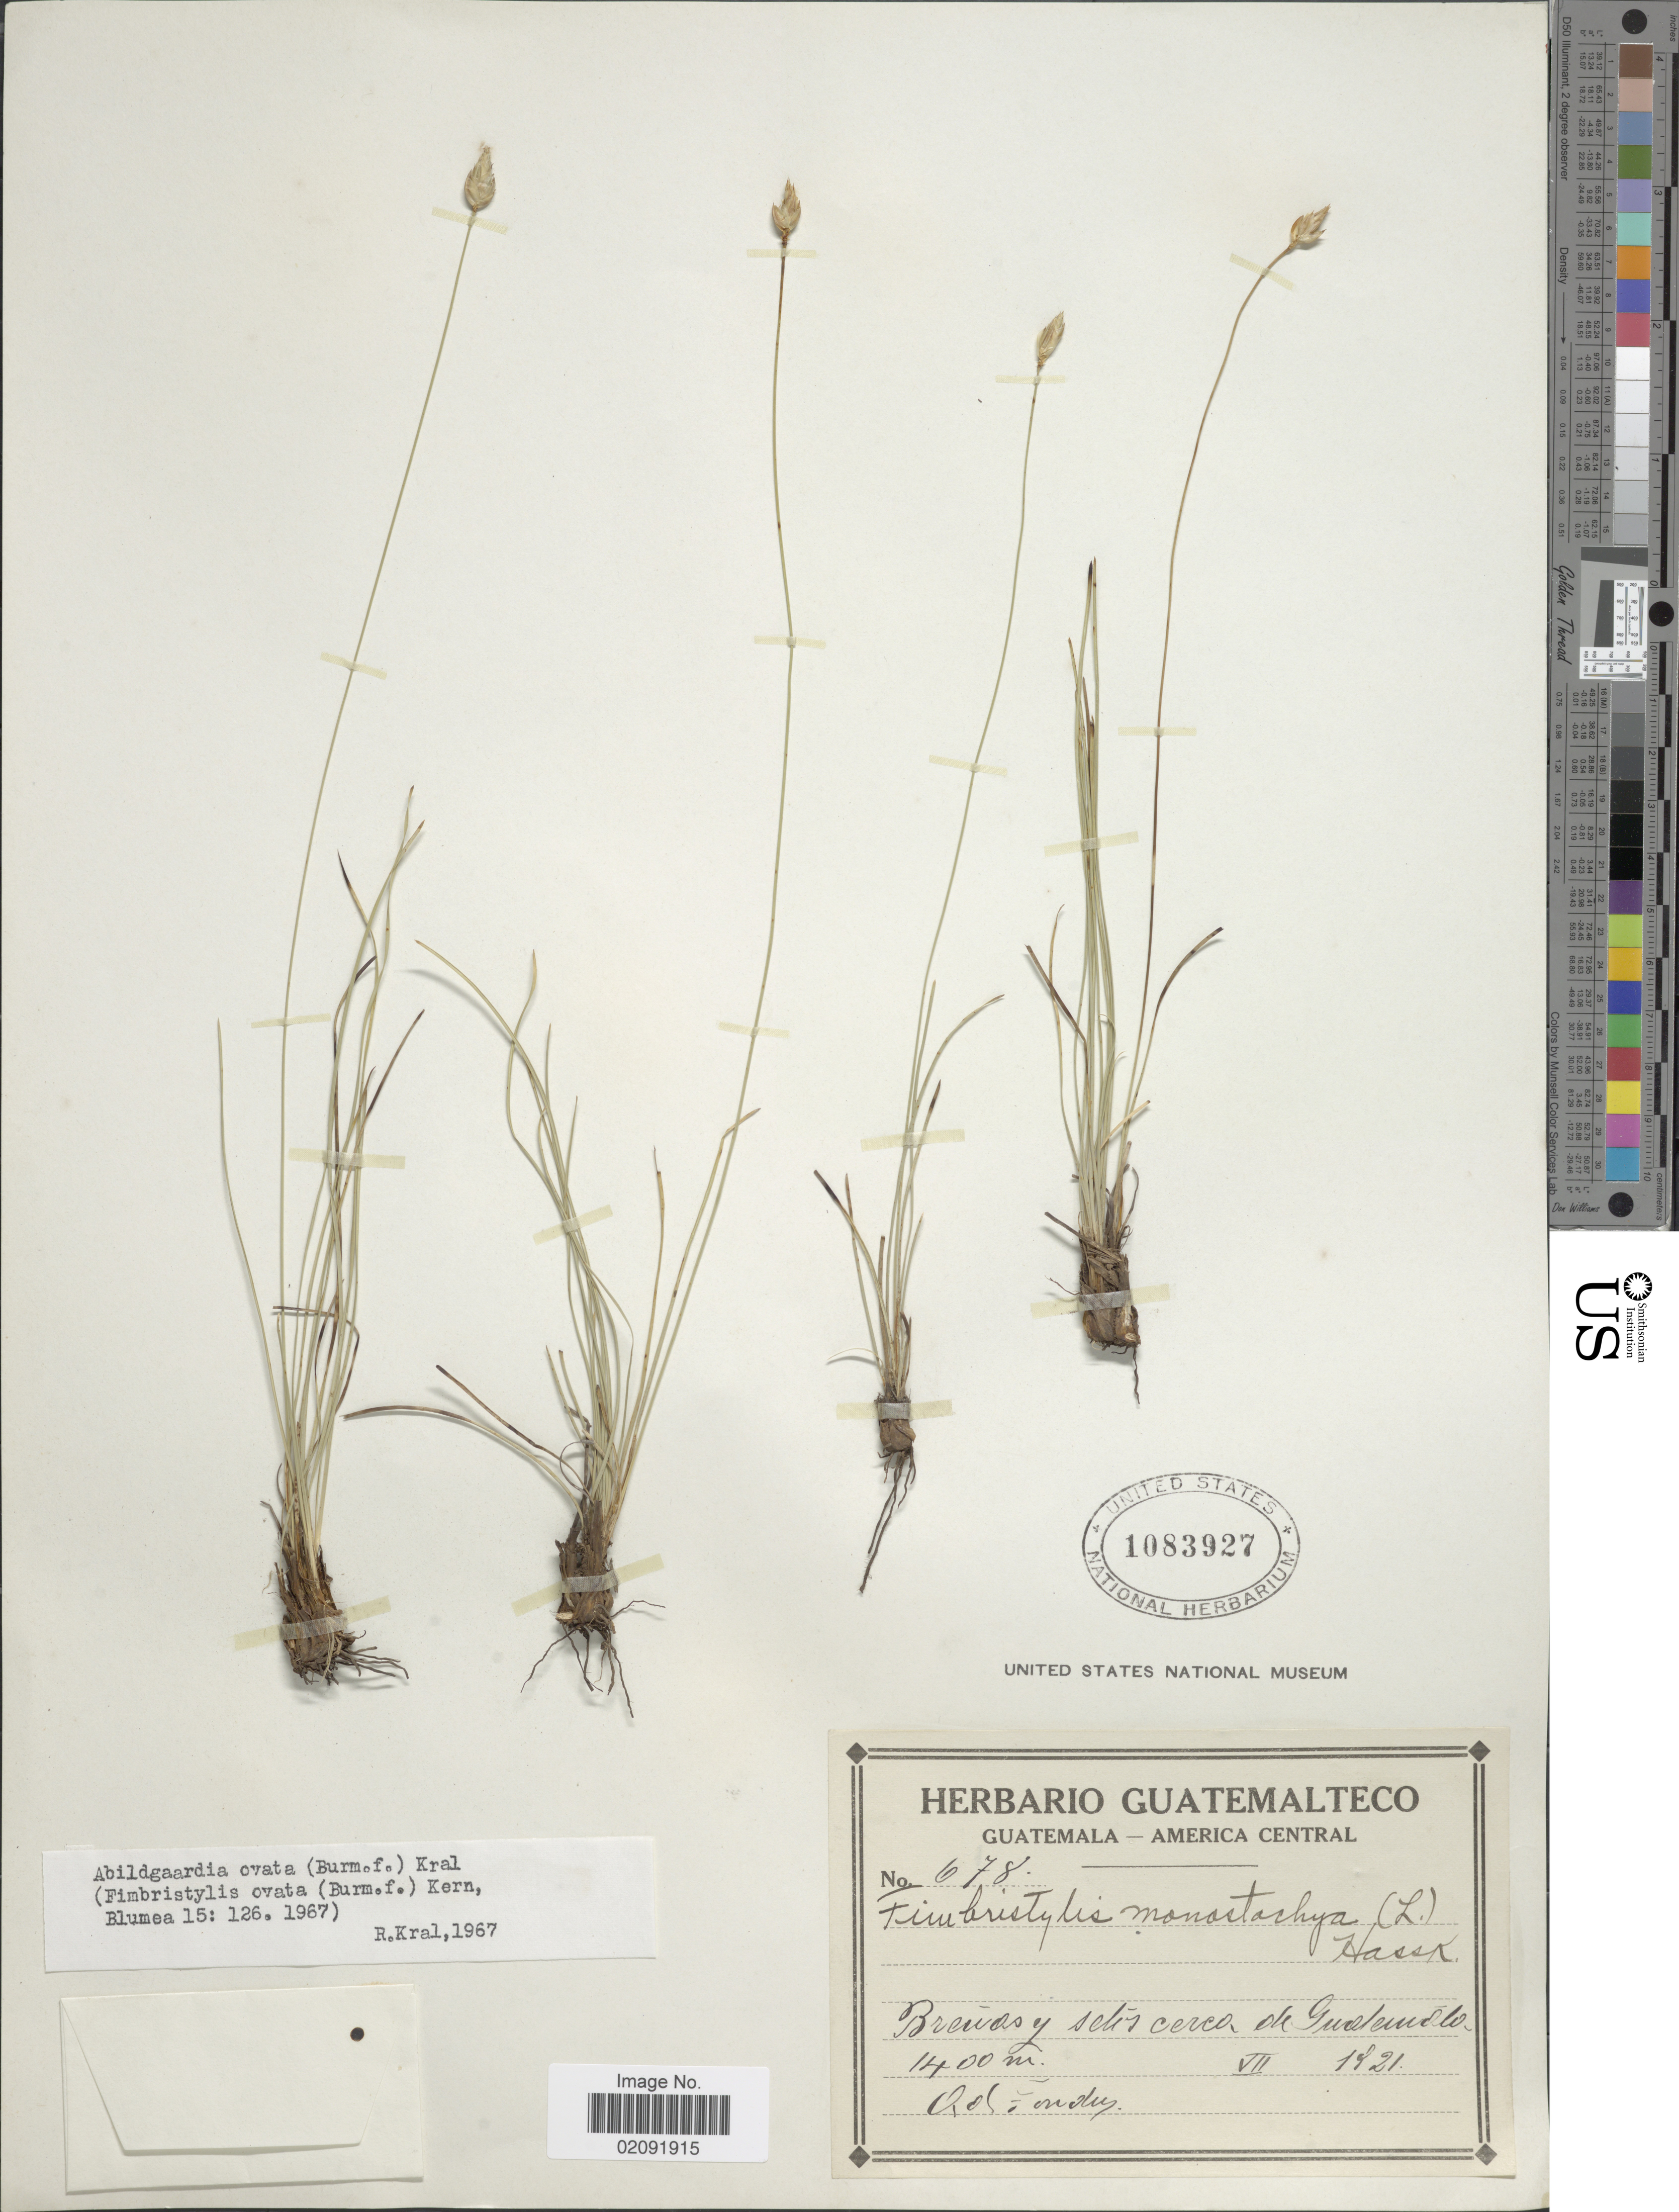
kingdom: Plantae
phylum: Tracheophyta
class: Liliopsida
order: Poales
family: Cyperaceae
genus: Abildgaardia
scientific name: Abildgaardia ovata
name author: (Burm. f.) Kral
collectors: A. Tonduz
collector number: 678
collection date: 1921-07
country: Guatemala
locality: Brenos y setis cerca de Guatemala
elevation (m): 1400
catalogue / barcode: US 1083927